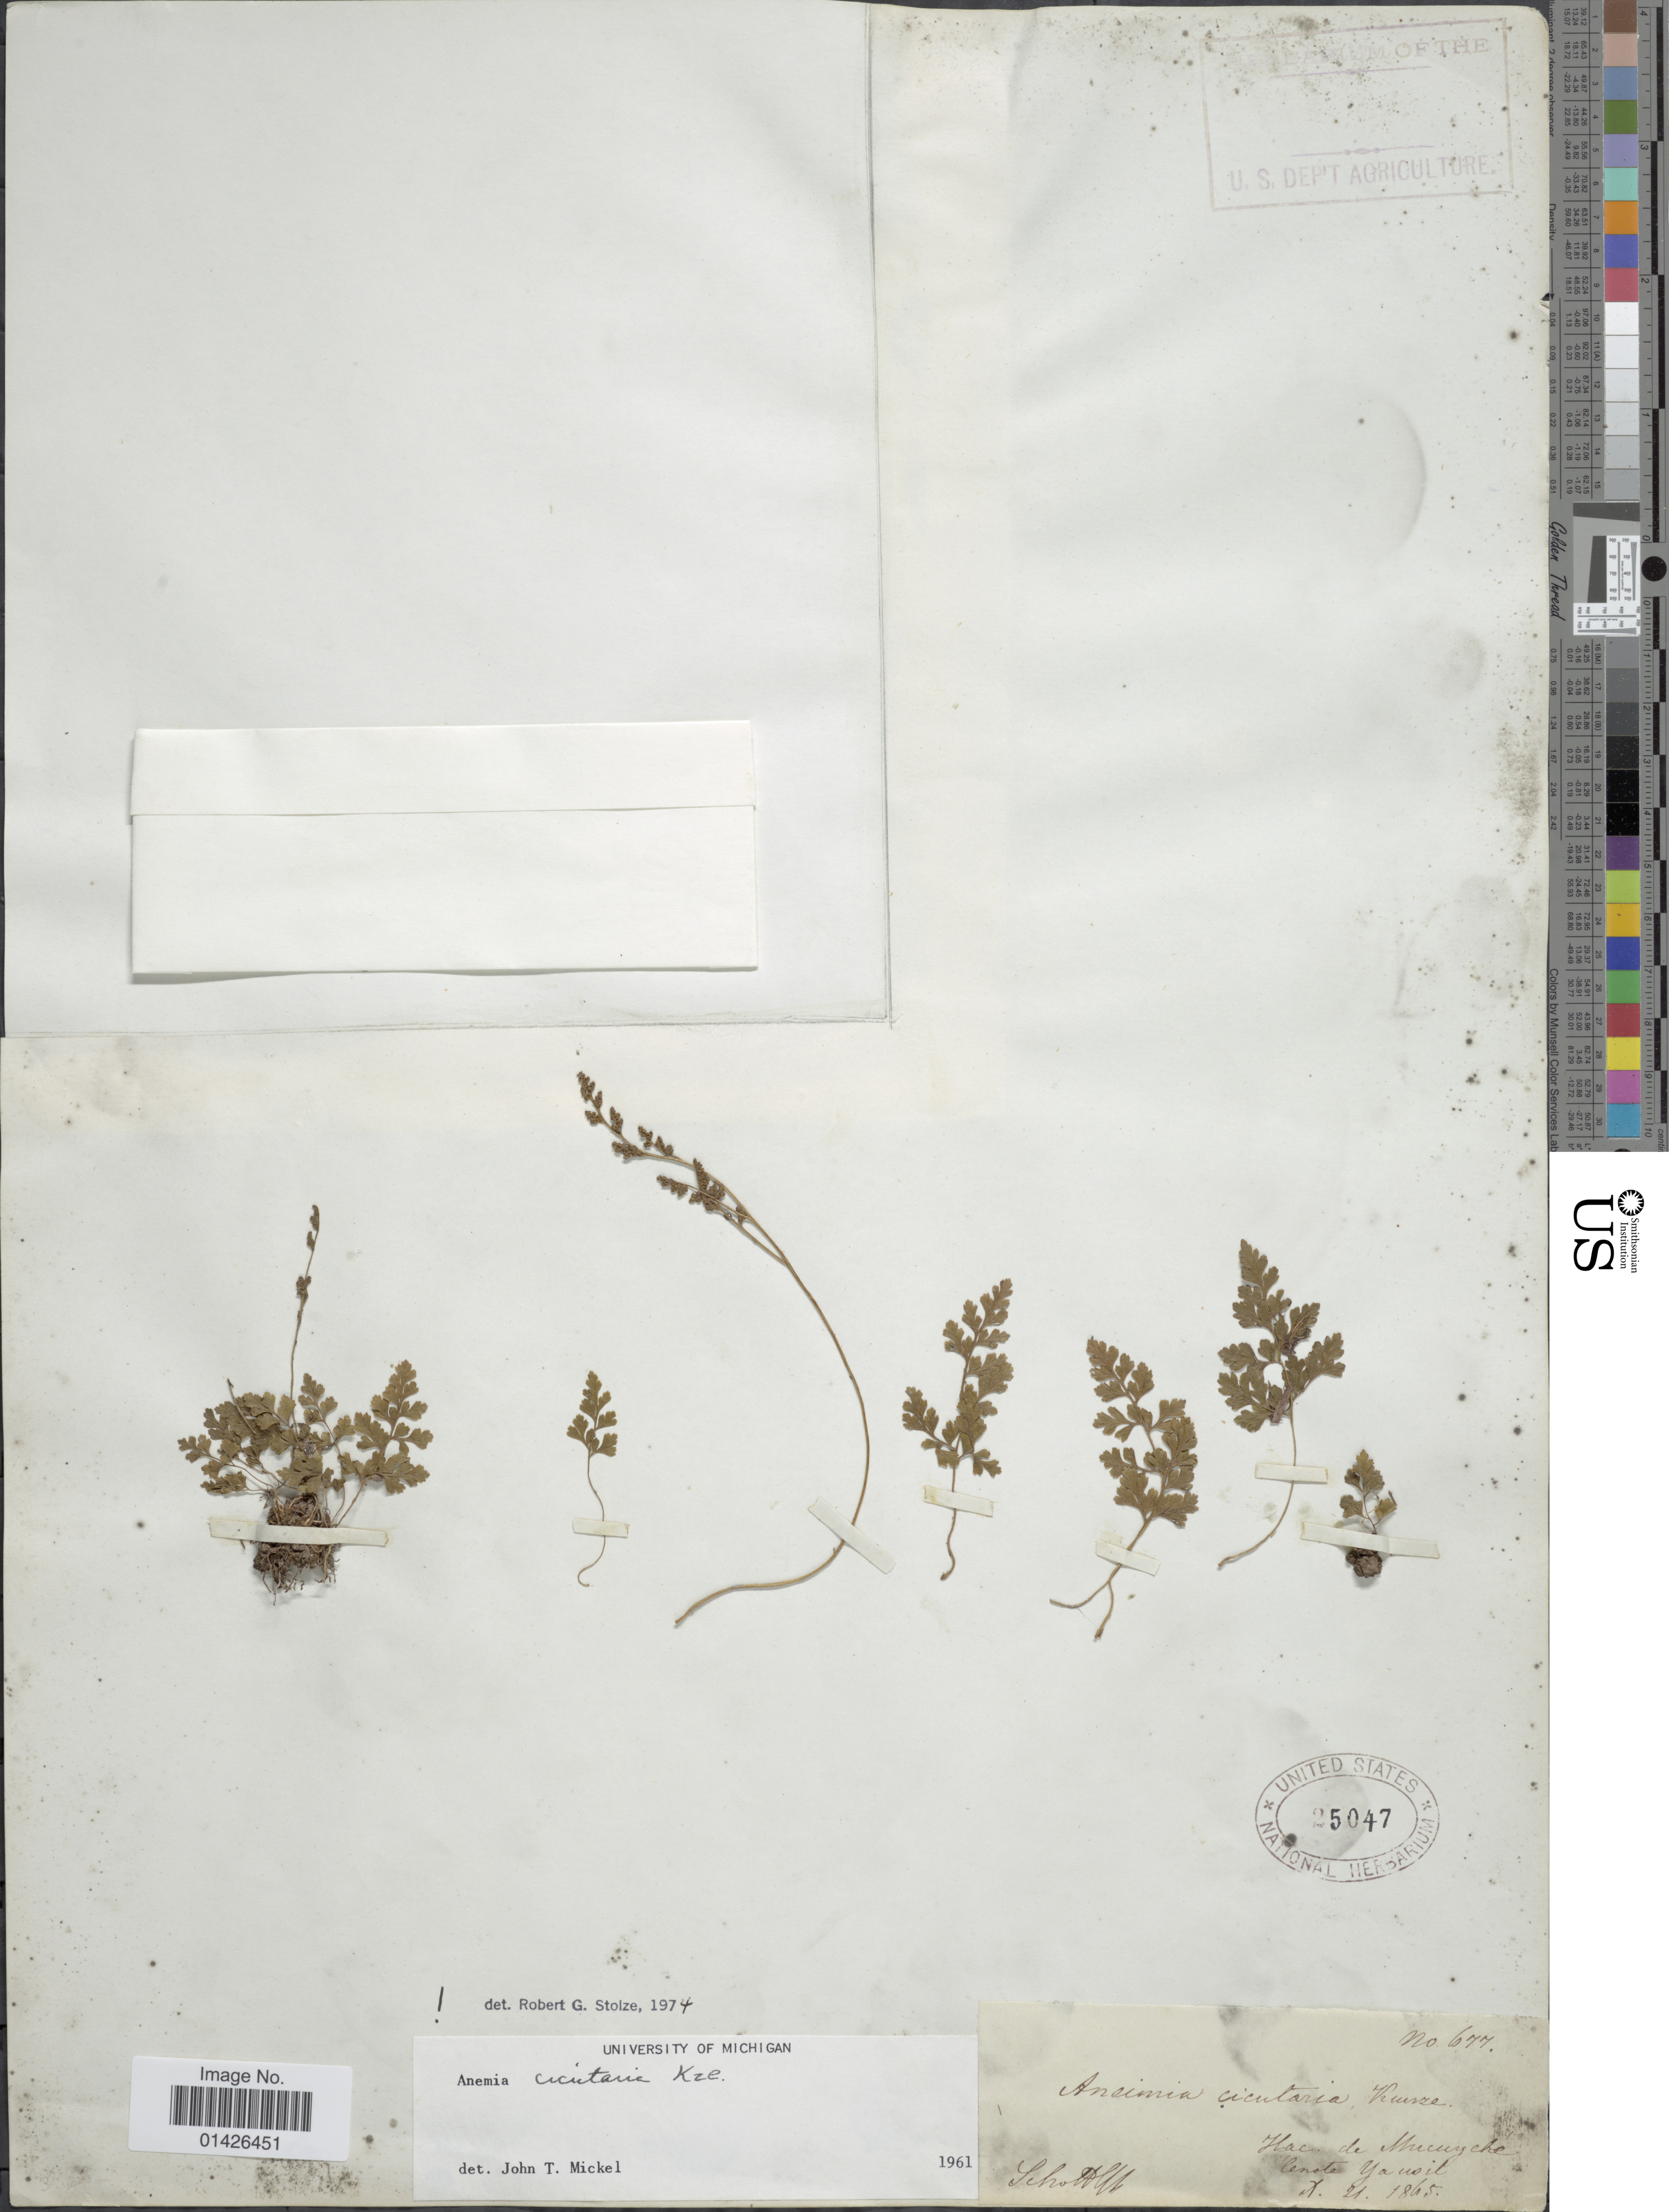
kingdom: Plantae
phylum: Tracheophyta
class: Polypodiopsida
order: Schizaeales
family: Anemiaceae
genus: Anemia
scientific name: Anemia cicutaria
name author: Kunze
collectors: Schott, --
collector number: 677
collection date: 1865-10-21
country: Mexico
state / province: Yucatan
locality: Hac. de Mucuyché, Cenote Yausil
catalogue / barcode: US 25047